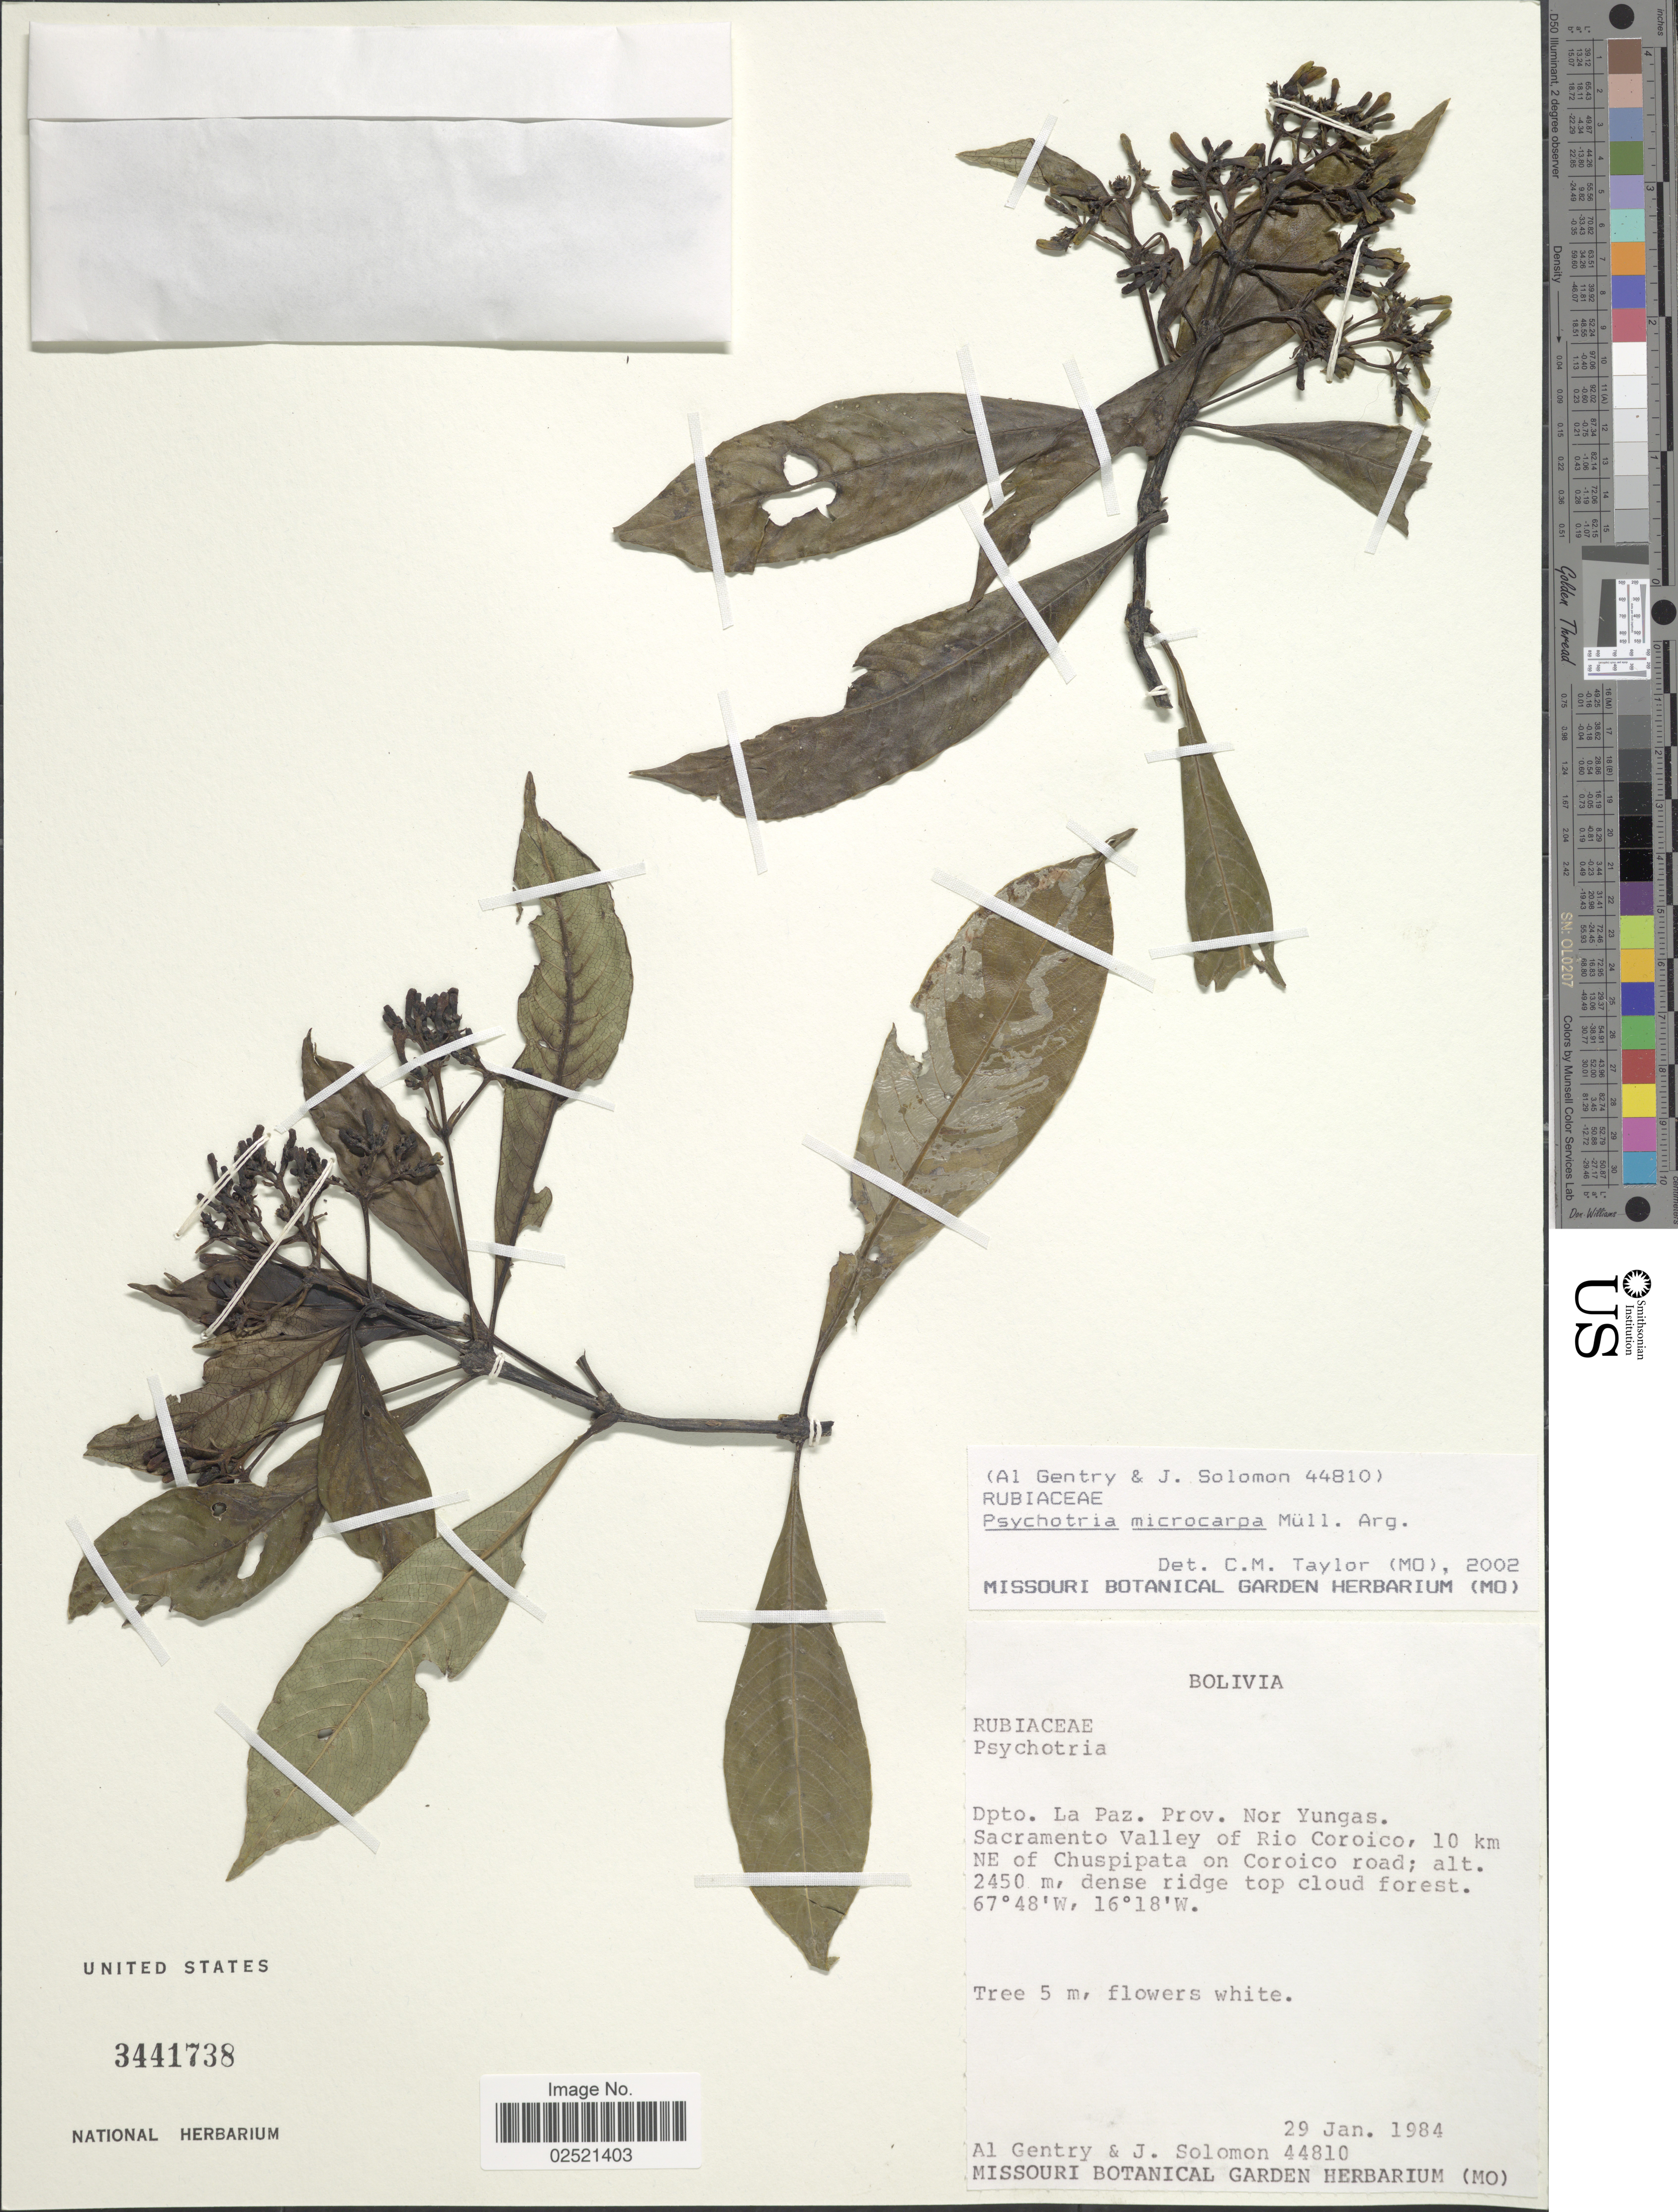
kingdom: Plantae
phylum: Tracheophyta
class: Magnoliopsida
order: Gentianales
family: Rubiaceae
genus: Psychotria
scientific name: Psychotria microcarpa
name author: Müll. Arg.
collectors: A. H. Gentry & J. Solomon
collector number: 44810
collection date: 1984-01-29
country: Bolivia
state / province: La Paz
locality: Prov. Nor Yungas, Sacramento Valley of rio Coroico, 10 km NE of Chusipata on Coroico road, dense ridge top cloud forest.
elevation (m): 2450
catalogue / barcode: US 3441738